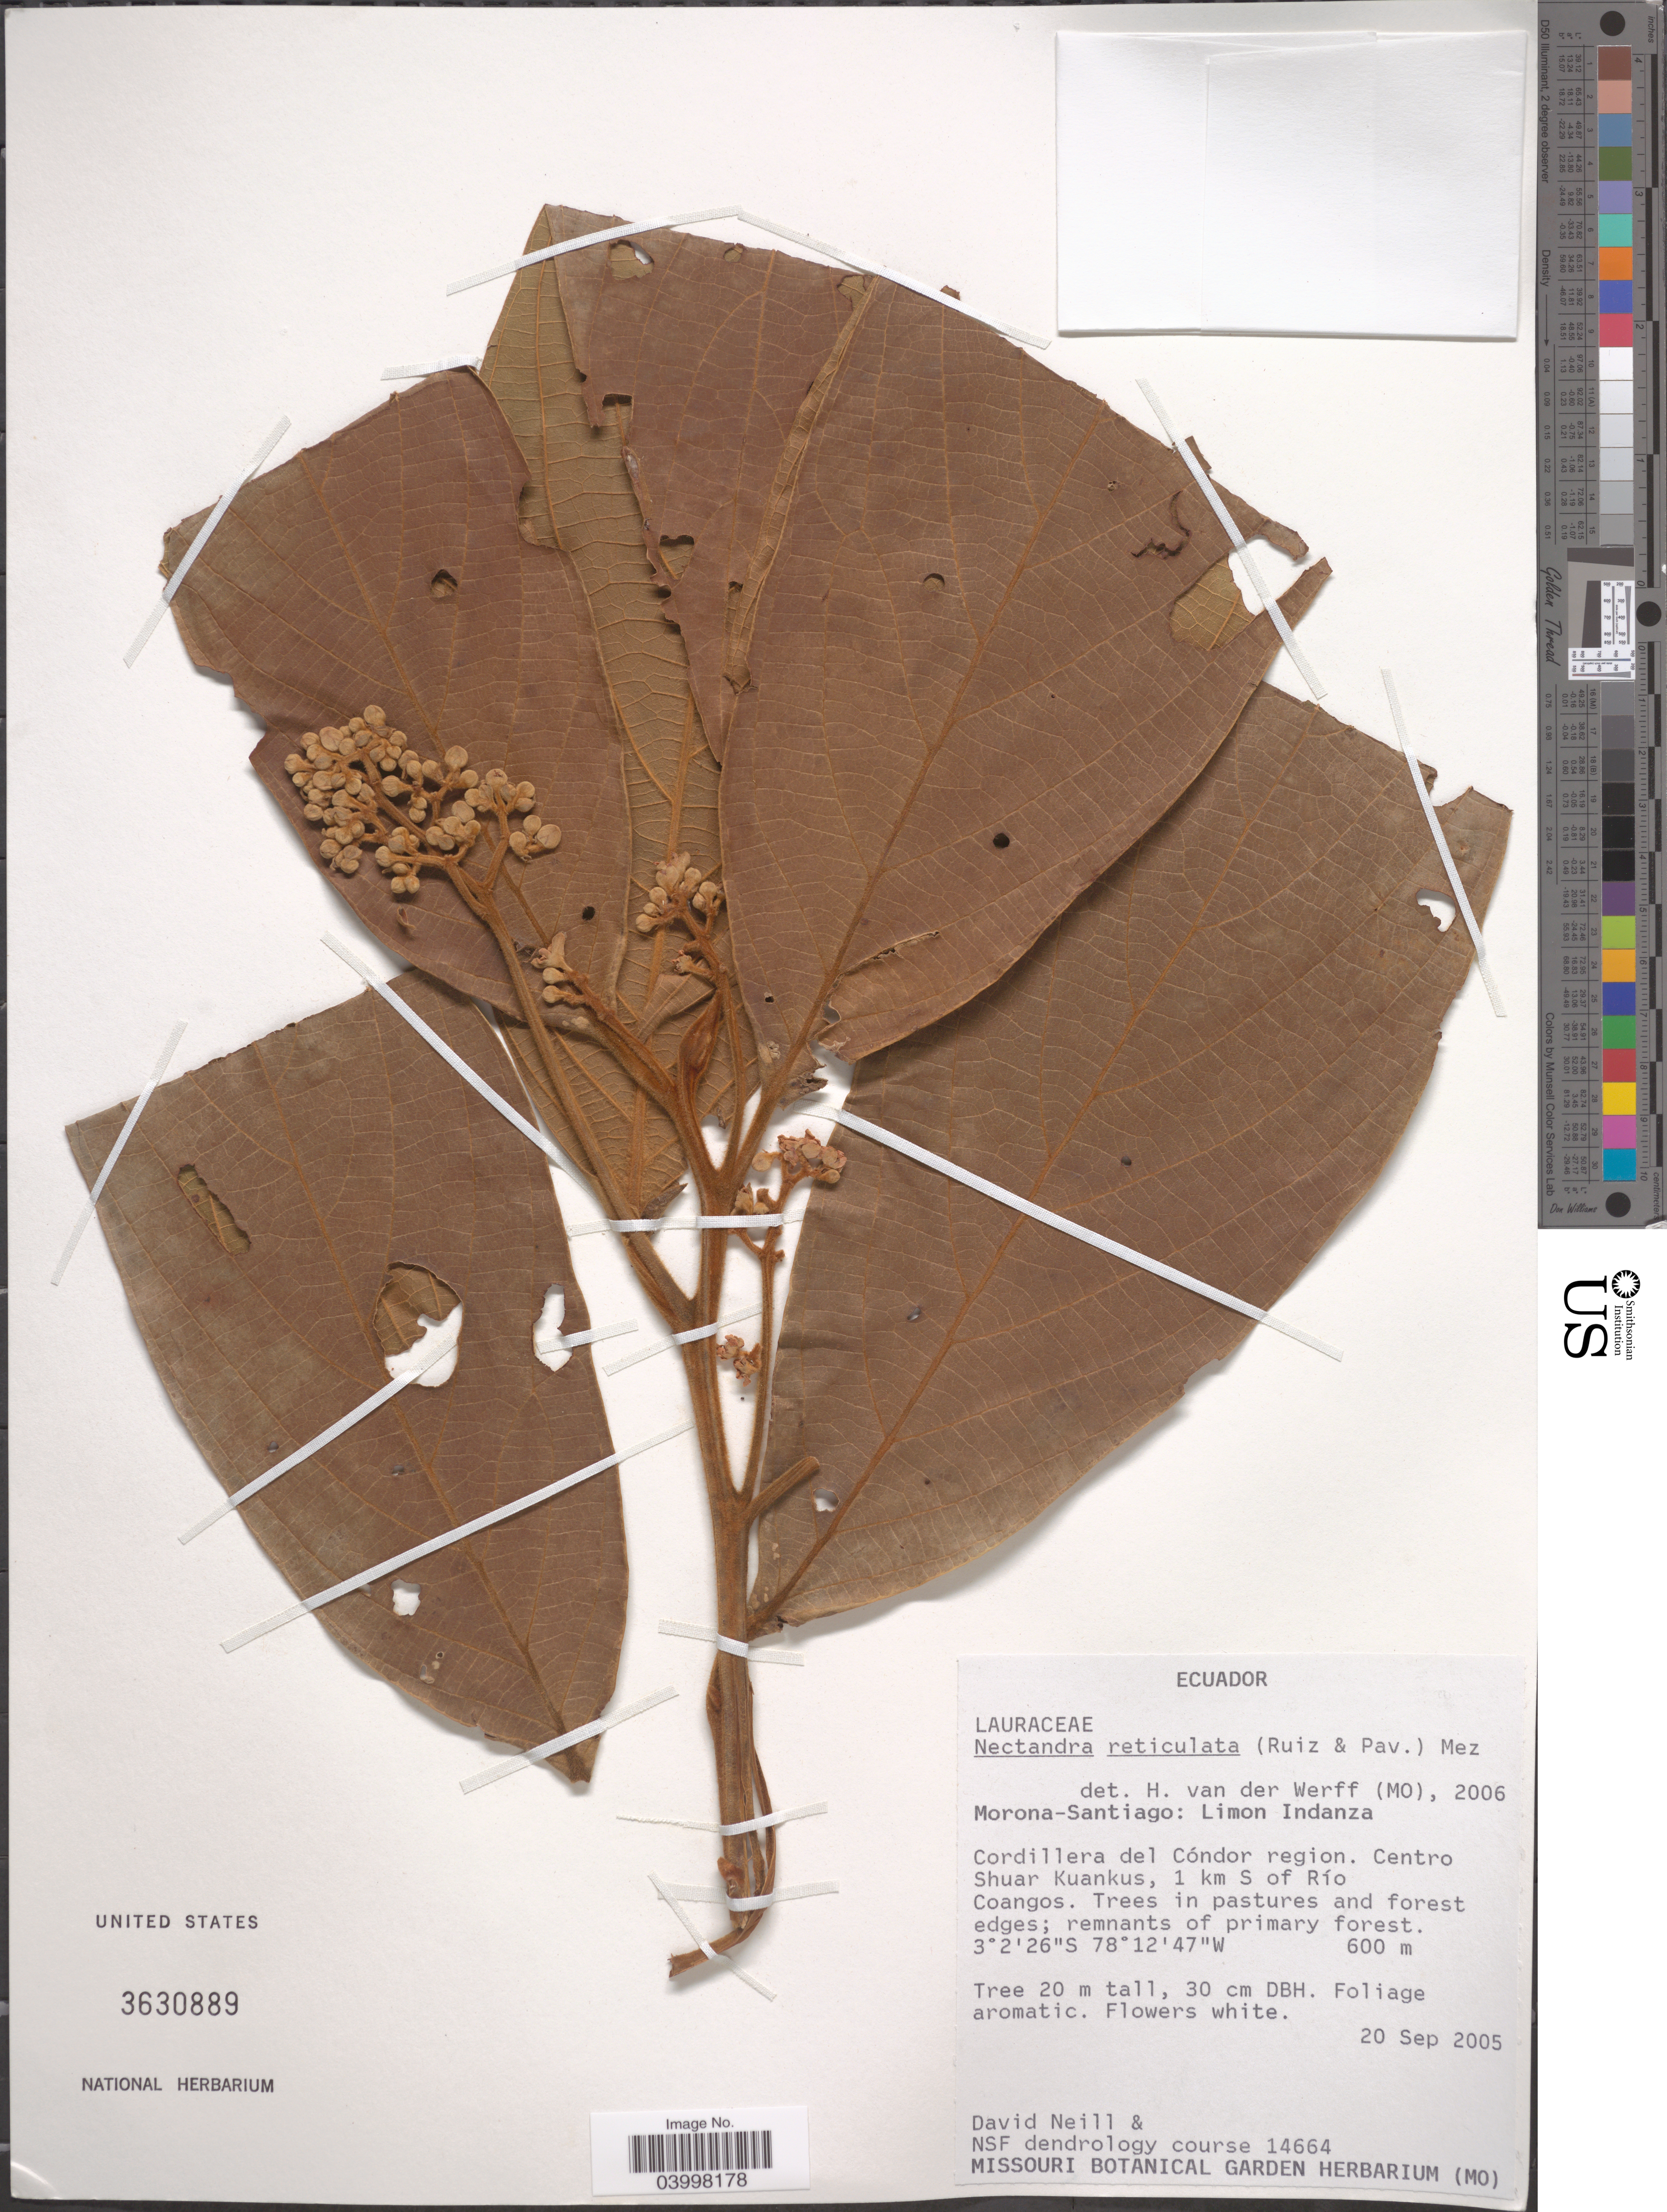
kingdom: Plantae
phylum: Tracheophyta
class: Magnoliopsida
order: Laurales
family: Lauraceae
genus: Nectandra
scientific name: Nectandra reticulata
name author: (Ruiz & Pav.) Mez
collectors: D. Neill & NSF Dendrology Course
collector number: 14664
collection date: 2005-09-20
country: Ecuador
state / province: Morona-Santiago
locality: Limon Indanza. Cordillera del Cóndor region. Centro Shuar Kuankus, 1 km S of Río Coangos.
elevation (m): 600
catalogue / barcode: US 3630889